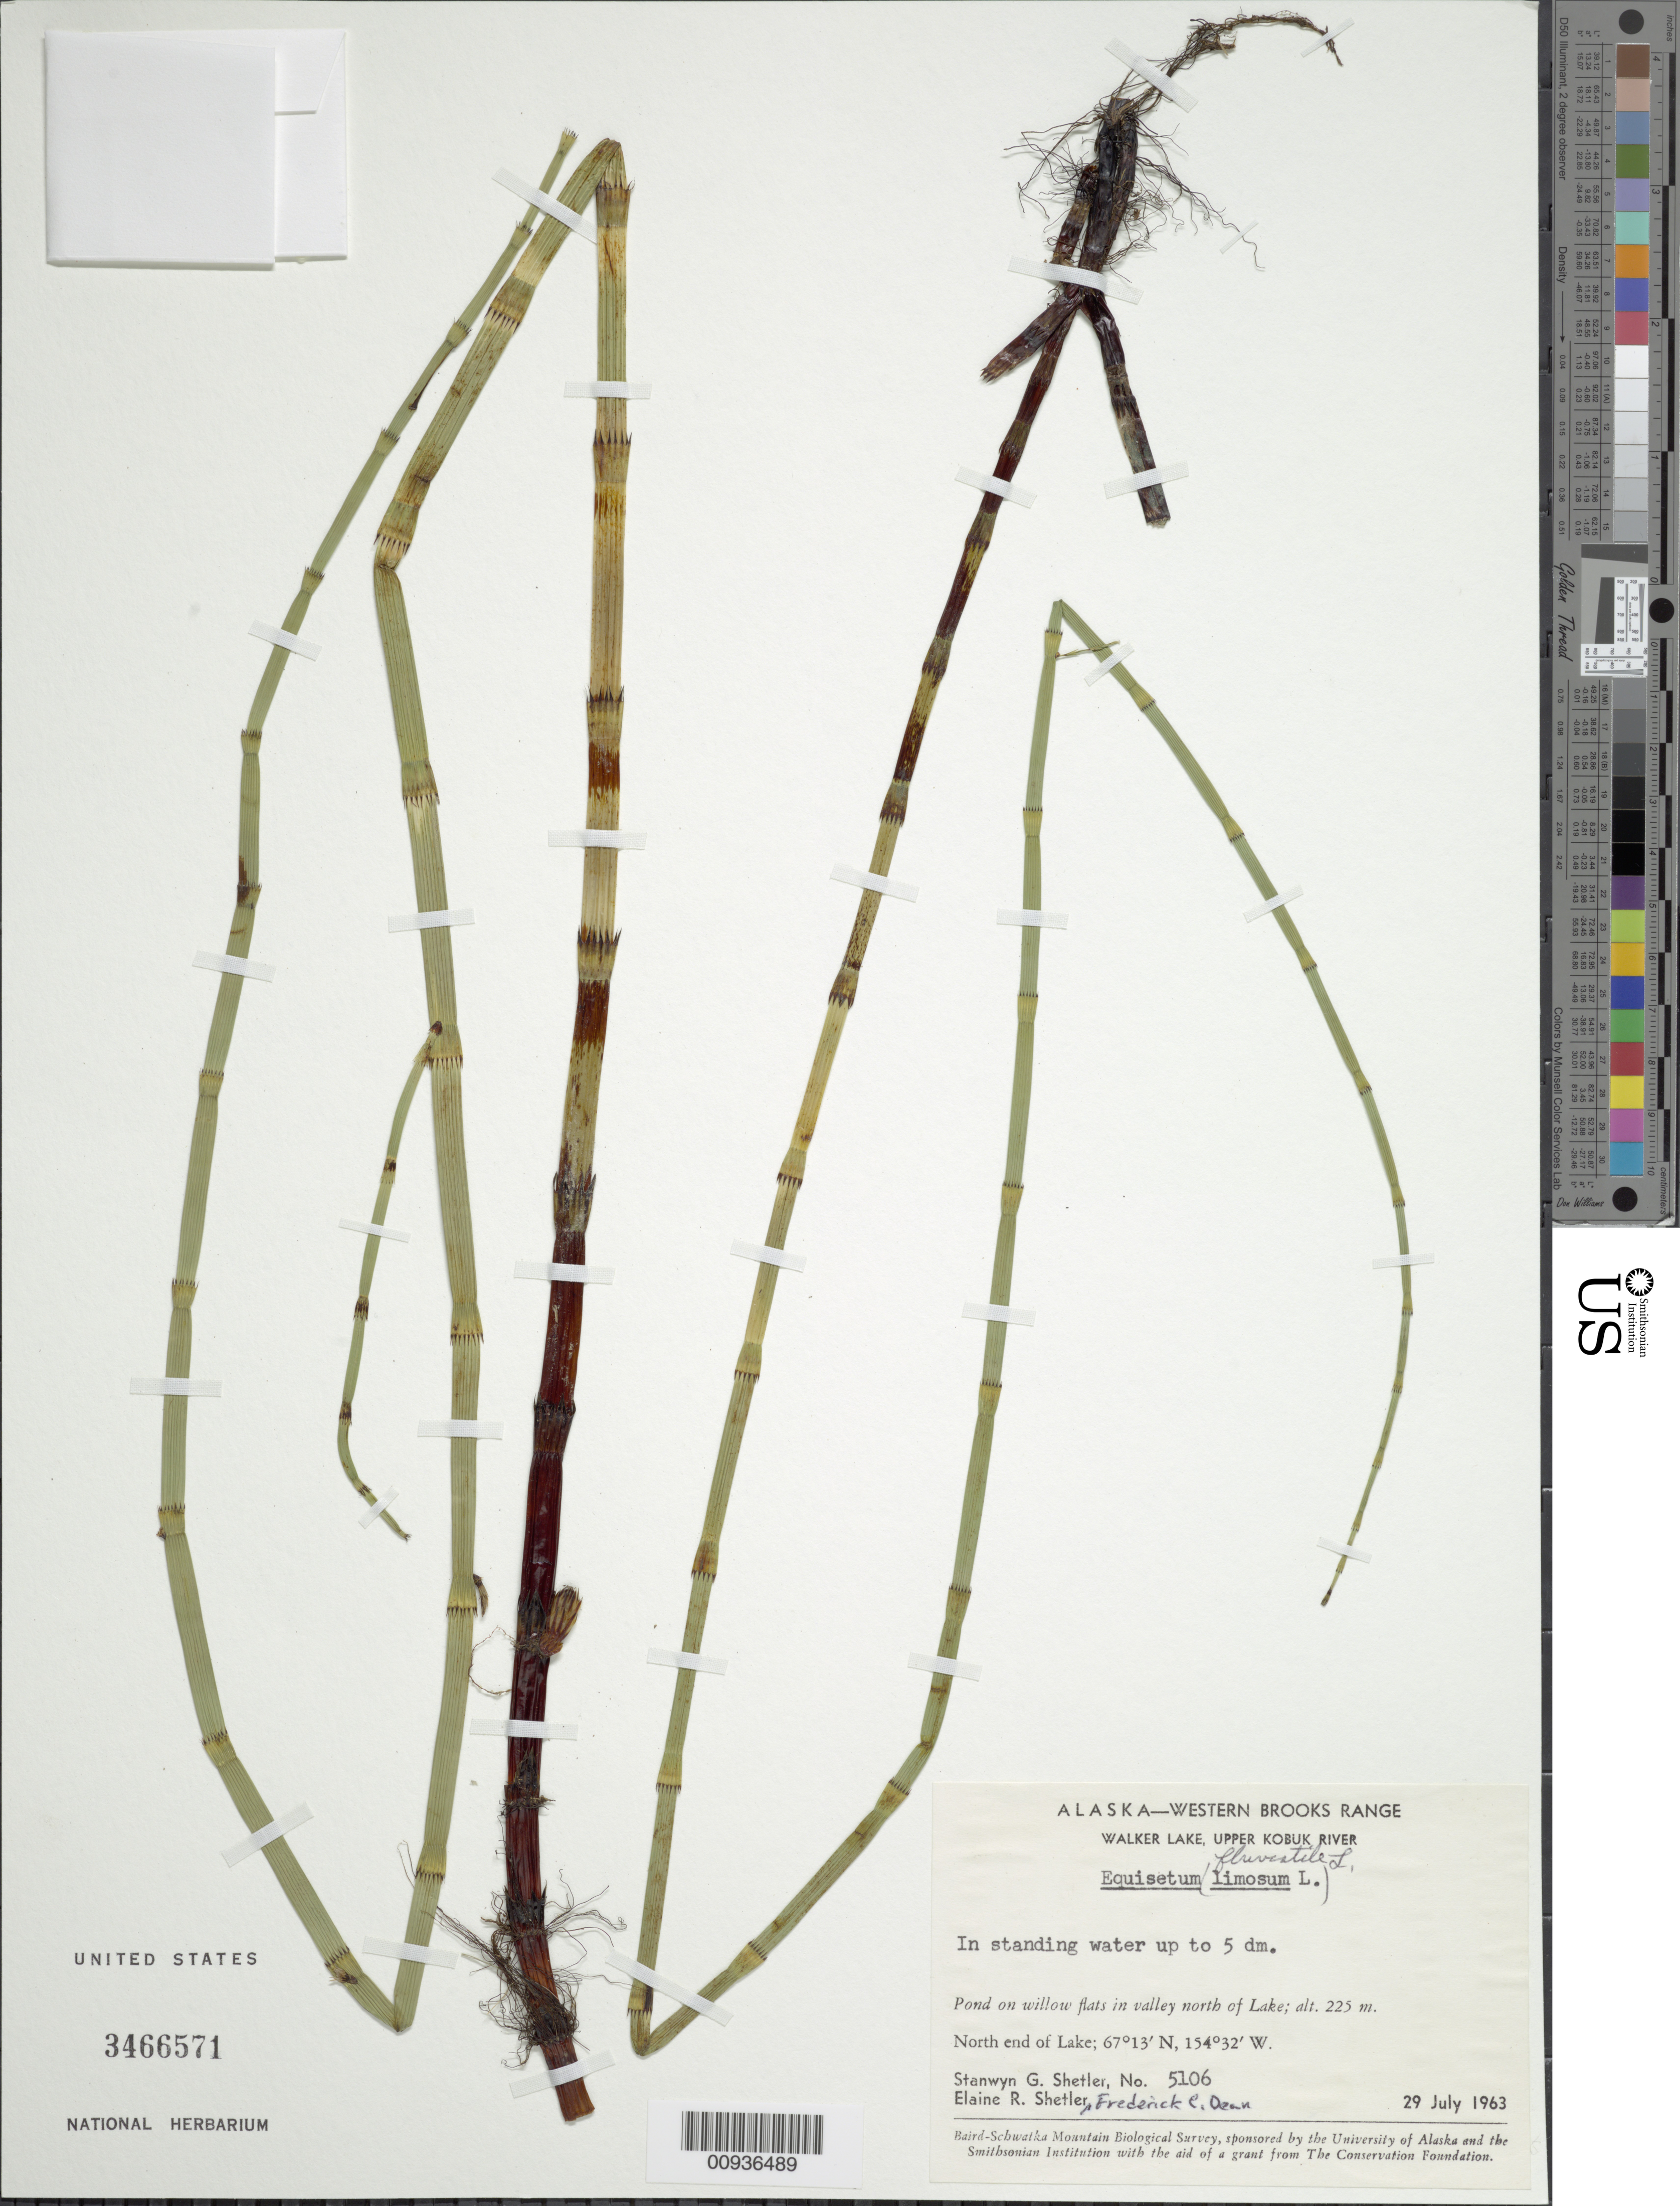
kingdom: Plantae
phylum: Tracheophyta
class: Polypodiopsida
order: Equisetales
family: Equisetaceae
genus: Equisetum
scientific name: Equisetum fluviatile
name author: L.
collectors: S. Shetler, E. R. Shetler & F. C. Dean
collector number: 5106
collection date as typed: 29 Jul 1963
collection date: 1963-07-29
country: United States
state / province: Alaska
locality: North end of Walker Lake. Western Brooks Range, Upper Kobuk River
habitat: In standing water up to 5 dm. Pond on willow flats in valley north of Lake.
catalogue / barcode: US 3466571